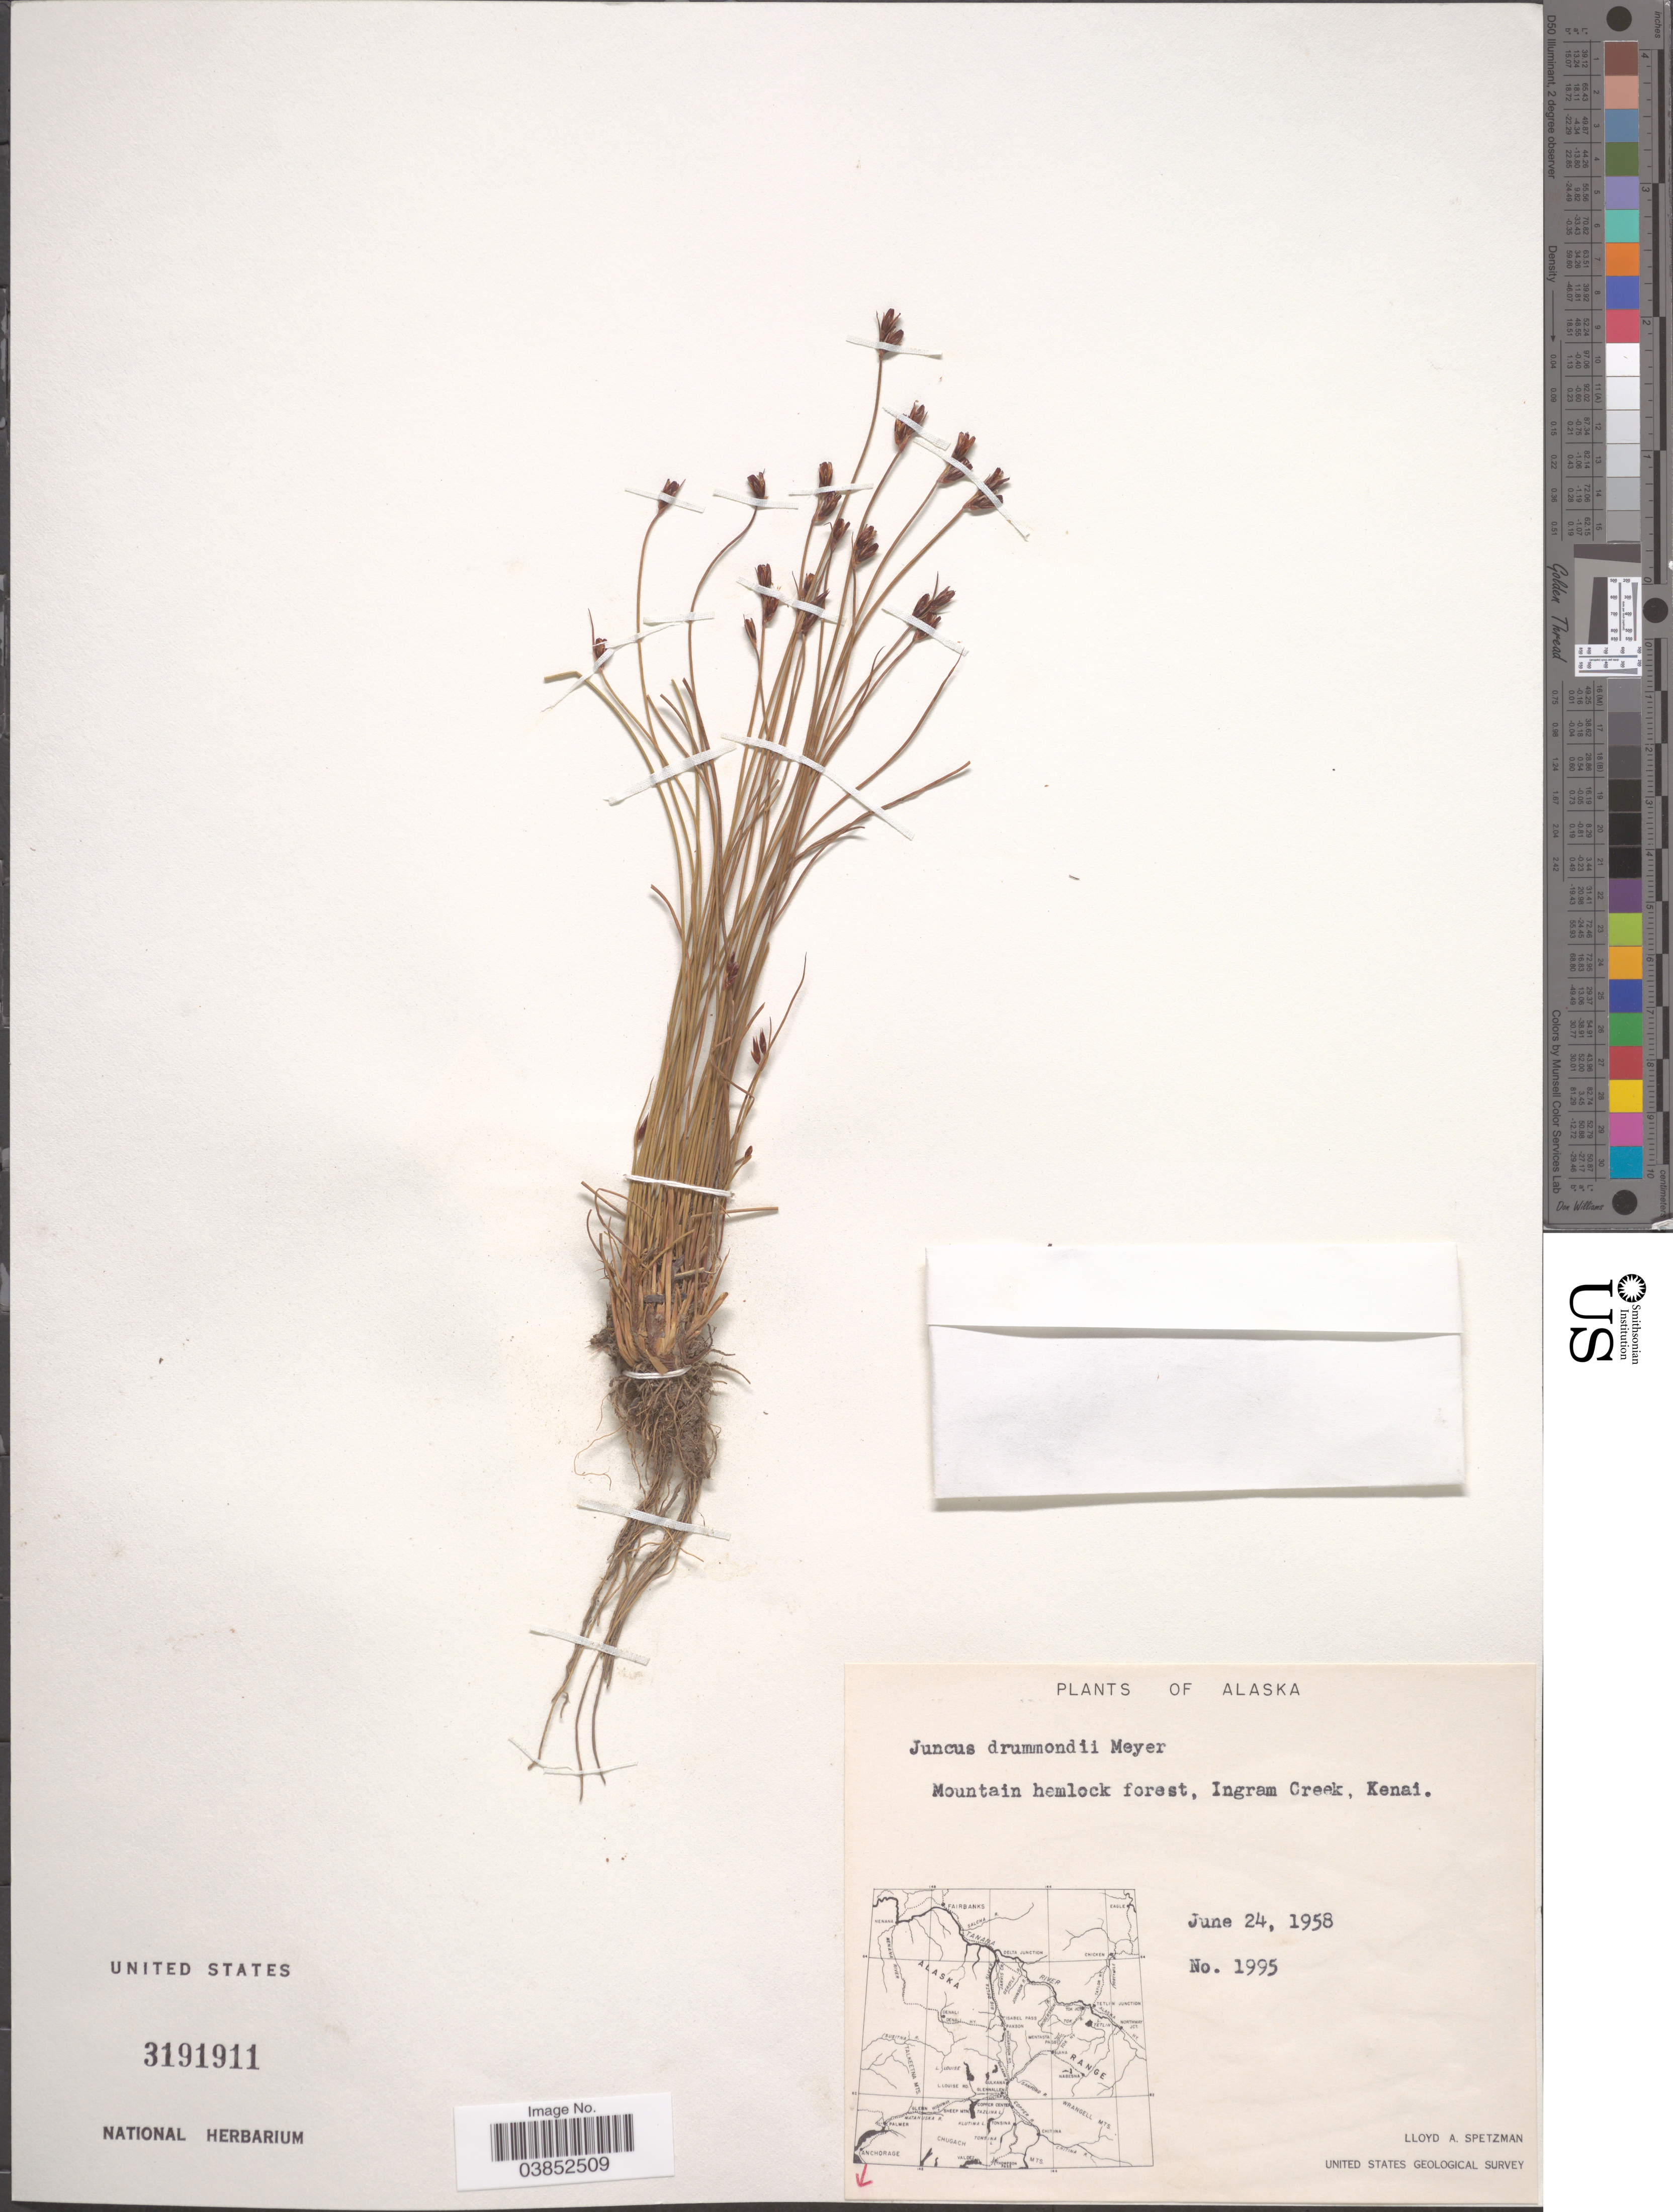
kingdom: Plantae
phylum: Tracheophyta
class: Liliopsida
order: Poales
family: Juncaceae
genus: Juncus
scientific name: Juncus drummondii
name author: E. Mey.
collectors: L. Spetzman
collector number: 1995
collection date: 1958-06-24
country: United States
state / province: Alaska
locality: Ingram Creek, Kenai.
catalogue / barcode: US 3191911